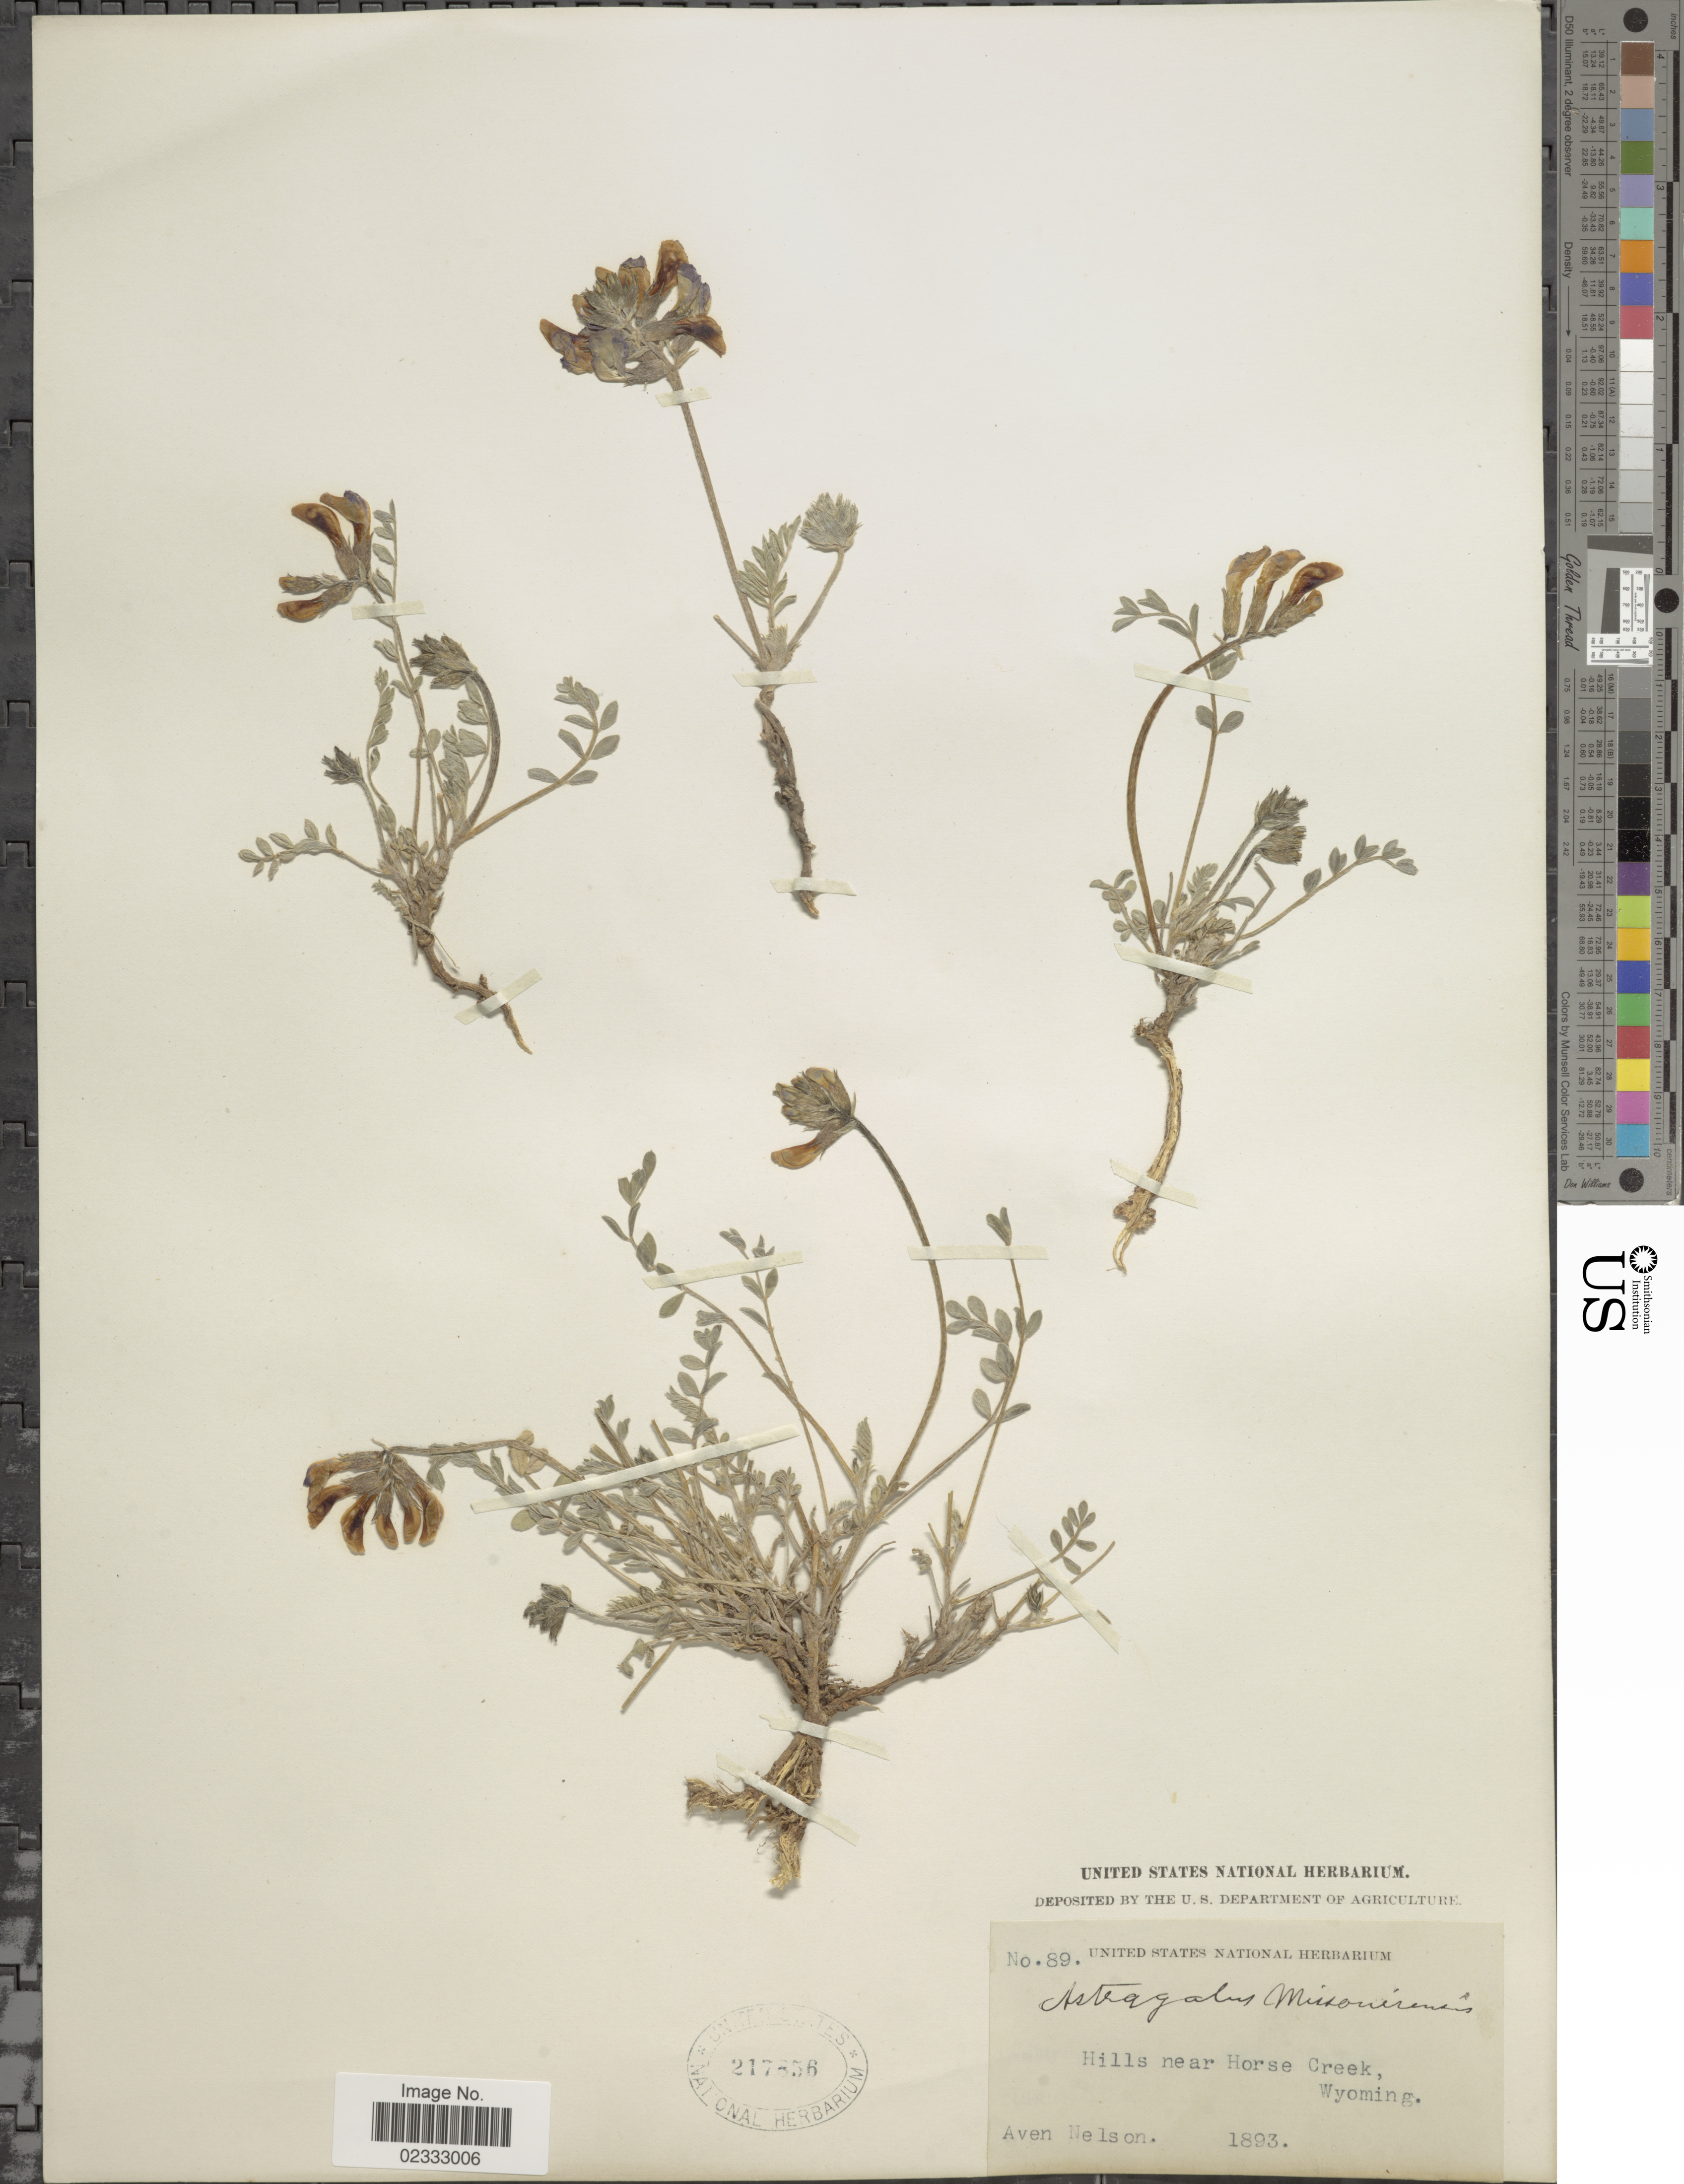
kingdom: Plantae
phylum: Tracheophyta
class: Magnoliopsida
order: Fabales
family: Fabaceae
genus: Astragalus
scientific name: Astragalus missouriensis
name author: Nutt.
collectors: A. Nelson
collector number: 89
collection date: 1893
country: United States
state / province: Wyoming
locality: Hills near Horse Ceek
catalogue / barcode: US 217856